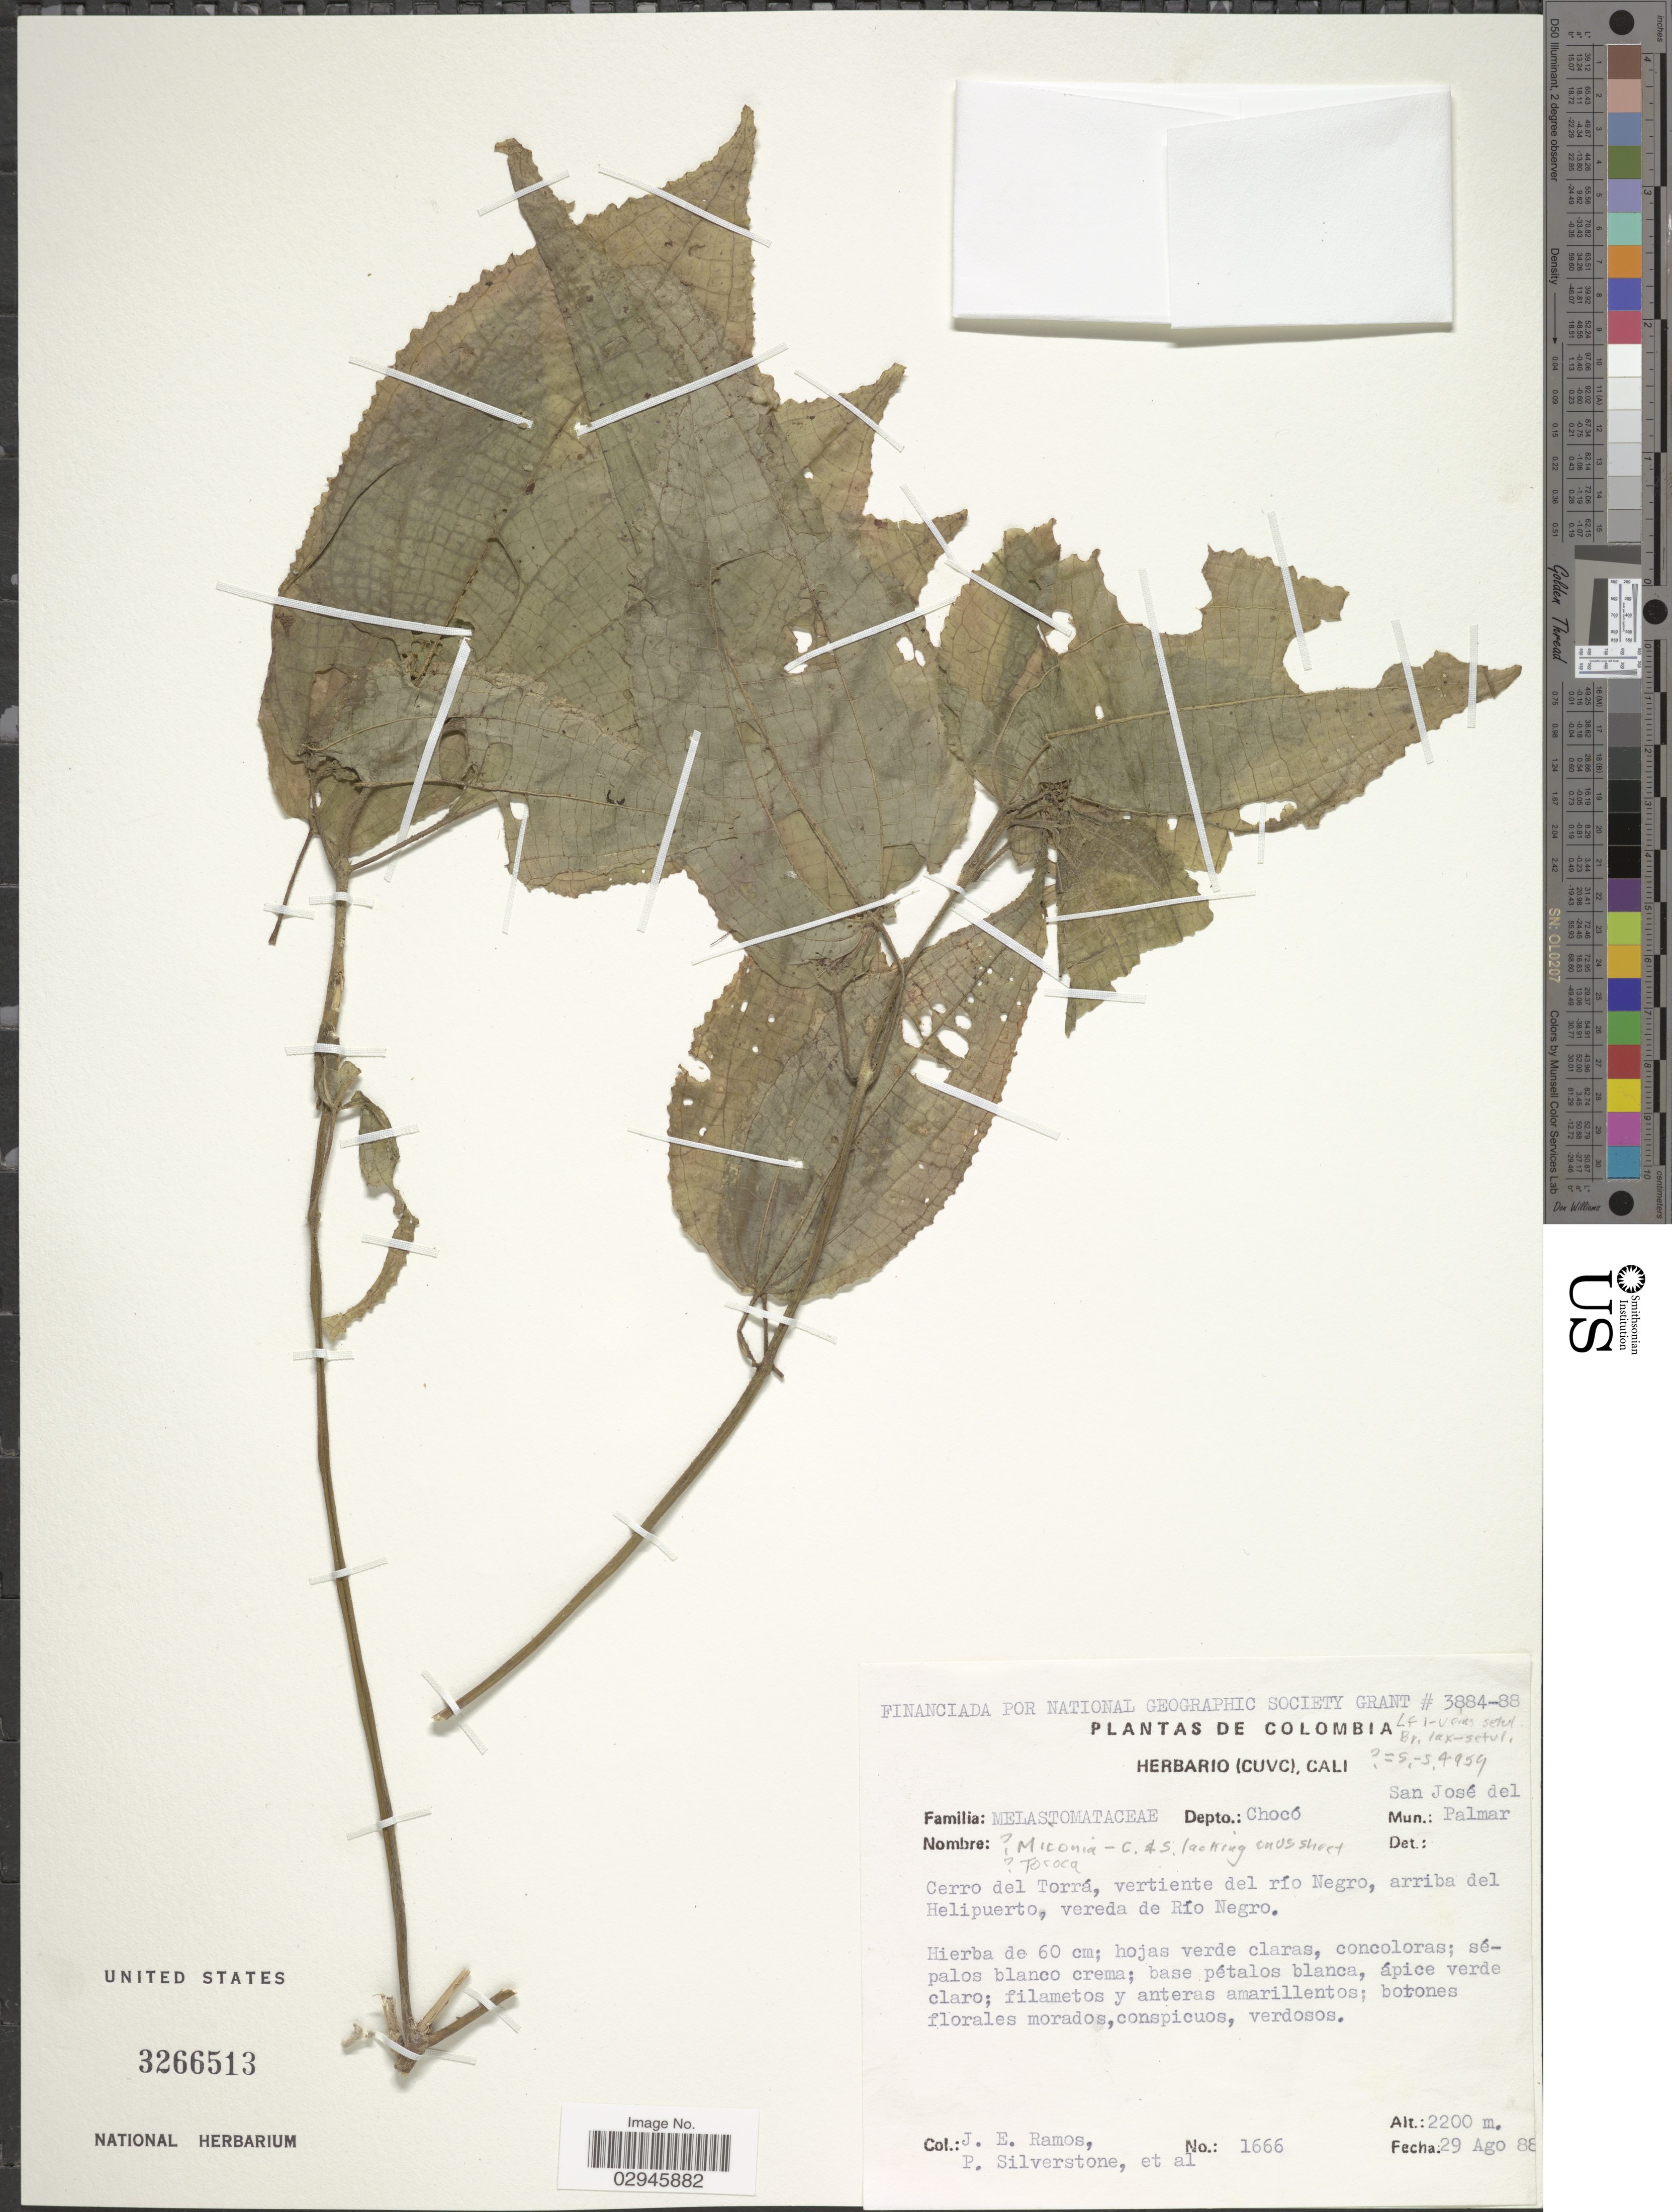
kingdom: Plantae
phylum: Tracheophyta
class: Magnoliopsida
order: Myrtales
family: Melastomataceae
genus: Miconia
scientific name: Miconia sp.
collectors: J. E. Ramos, P. Silverstone & et al.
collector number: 1666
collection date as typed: Transcribed d/m/y: 29/8/88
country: Colombia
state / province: Chocó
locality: Depto.: Chocó, Mun. San José del Palmar. Cerro del Torrá, vertiente del río Negro, arriba del Helipuerto, vereda de Río Negro.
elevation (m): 2200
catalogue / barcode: US 3266513